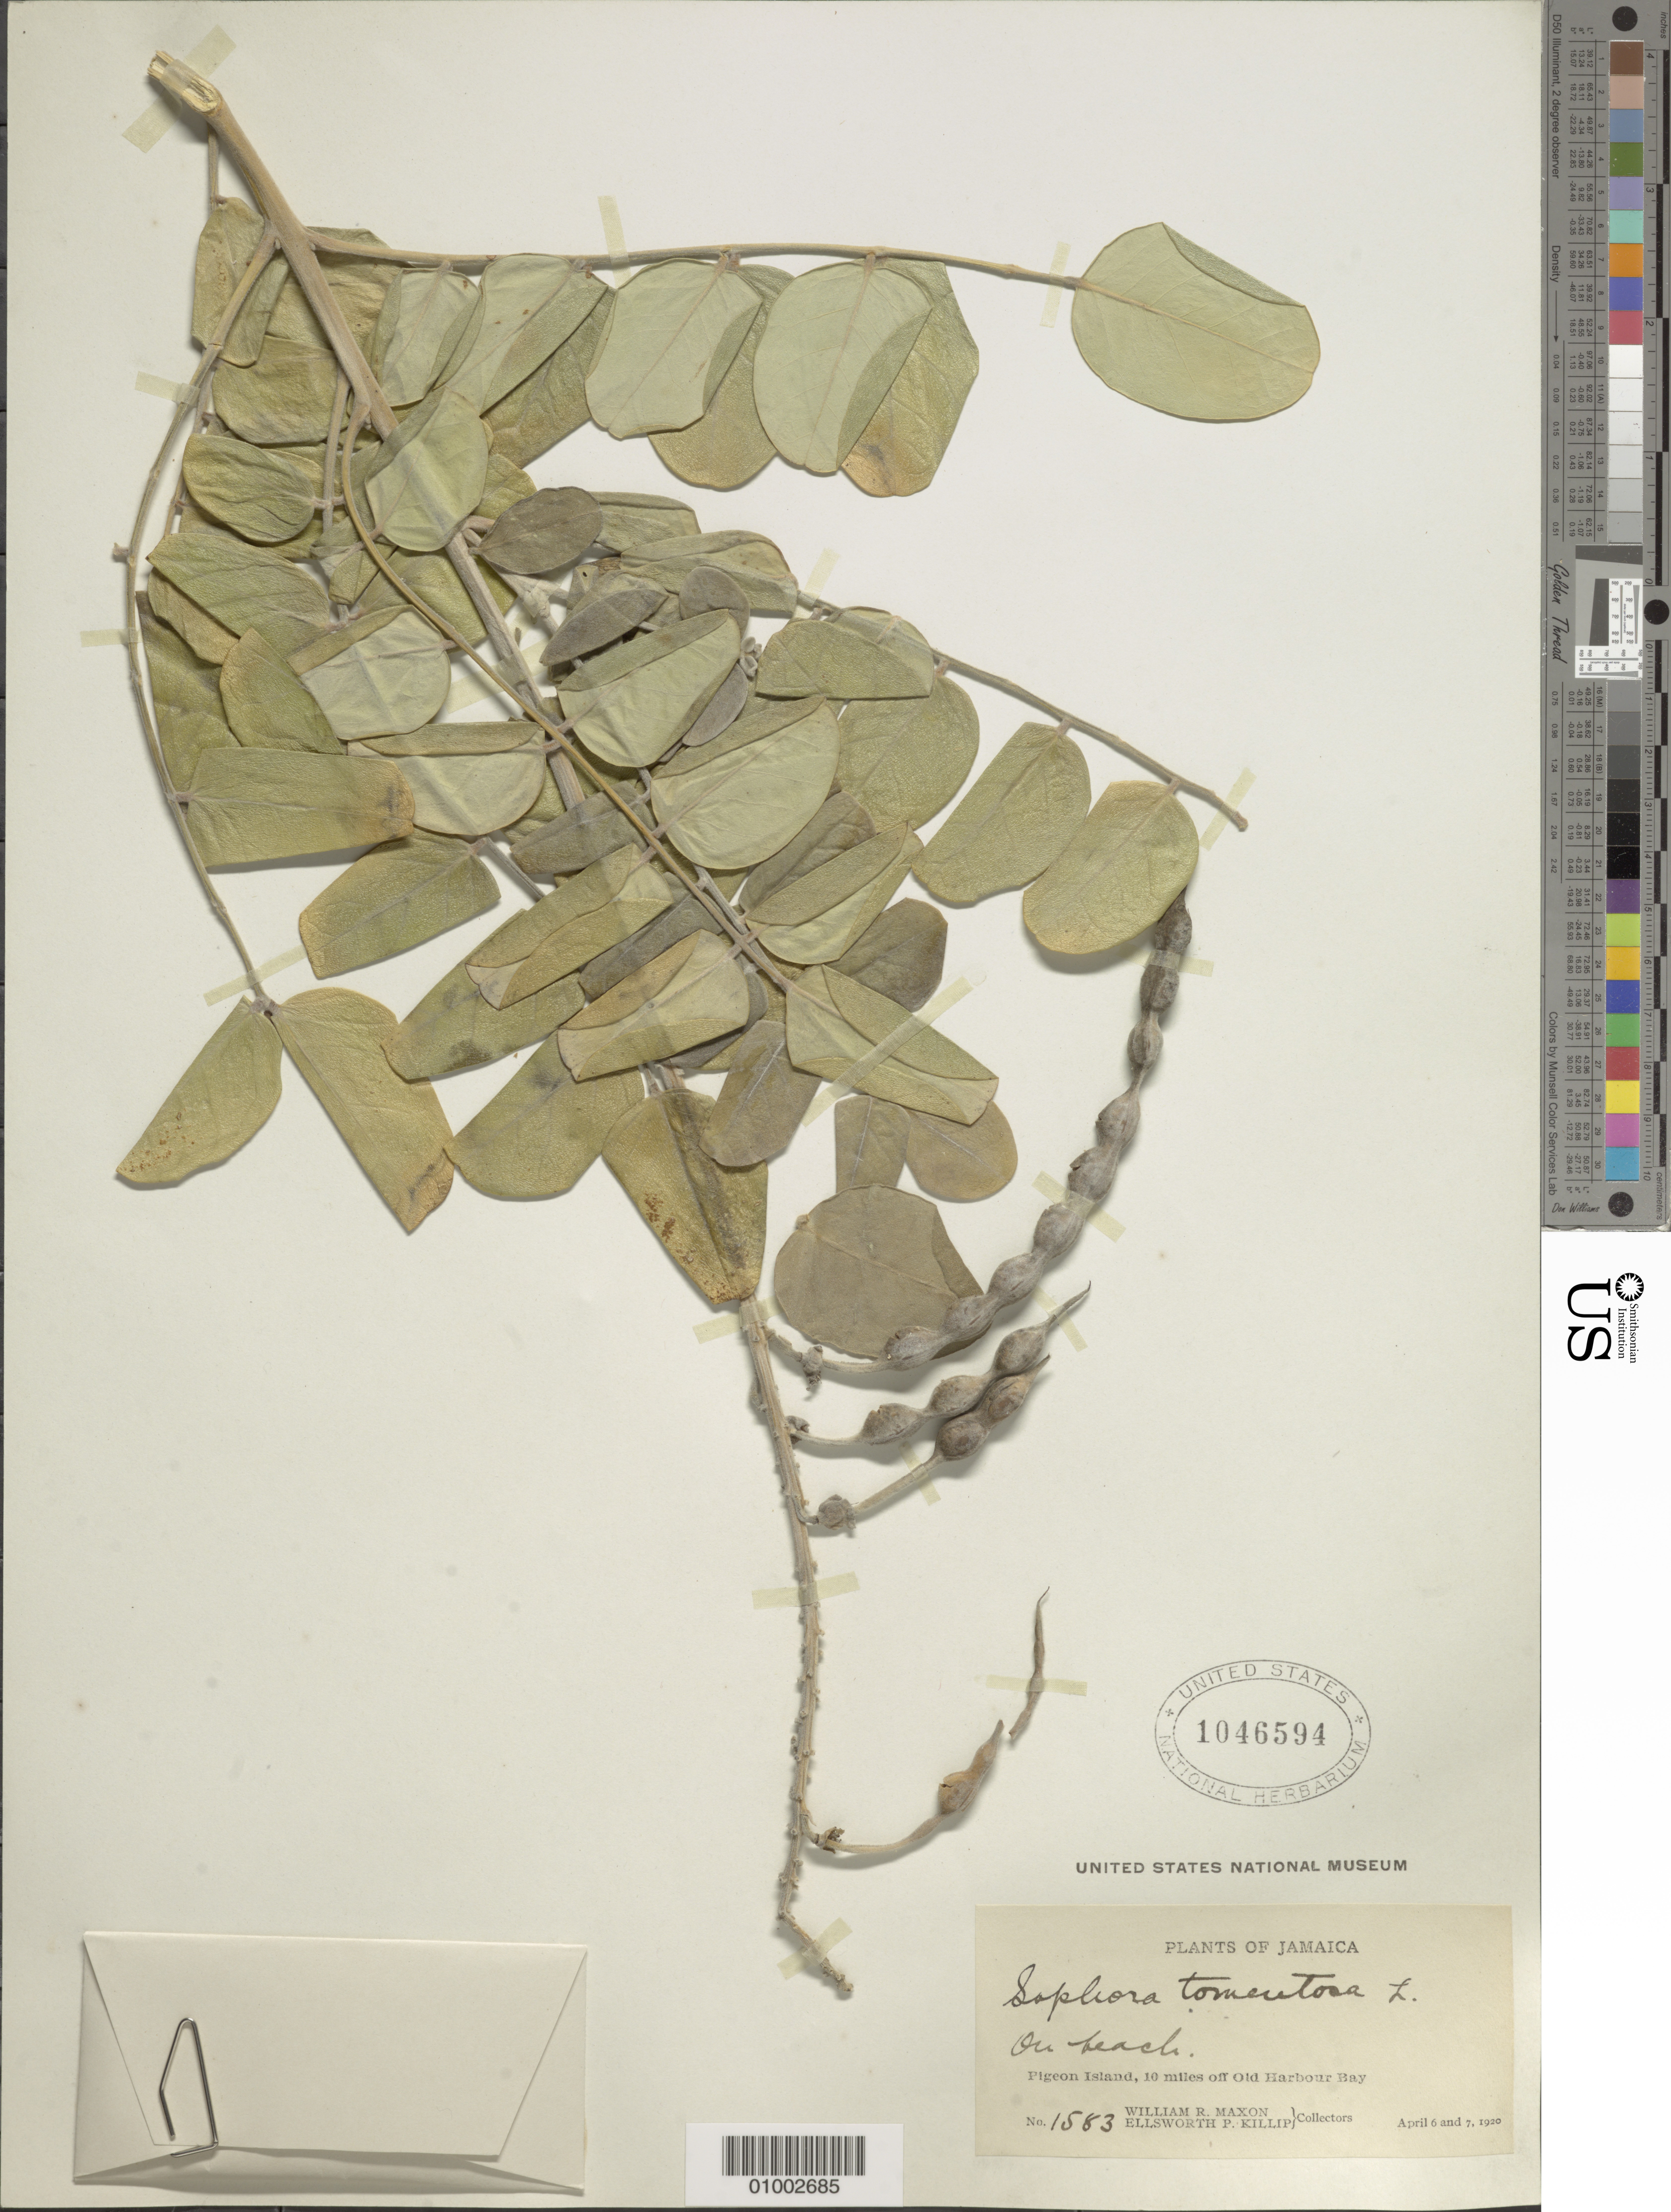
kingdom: Plantae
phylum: Tracheophyta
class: Magnoliopsida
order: Fabales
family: Fabaceae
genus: Sophora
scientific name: Sophora tomentosa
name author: L.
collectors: W. R. Maxon & E. P. Killip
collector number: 1583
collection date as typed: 06 Apr 1920 to 07 Apr 1920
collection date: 1920-04-06/1920-04-07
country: Jamaica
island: Jamaica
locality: On beach, Pidgeon Island, 10 miles off Old Habour Bay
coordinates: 0 N, 0 E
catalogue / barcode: US 1046594